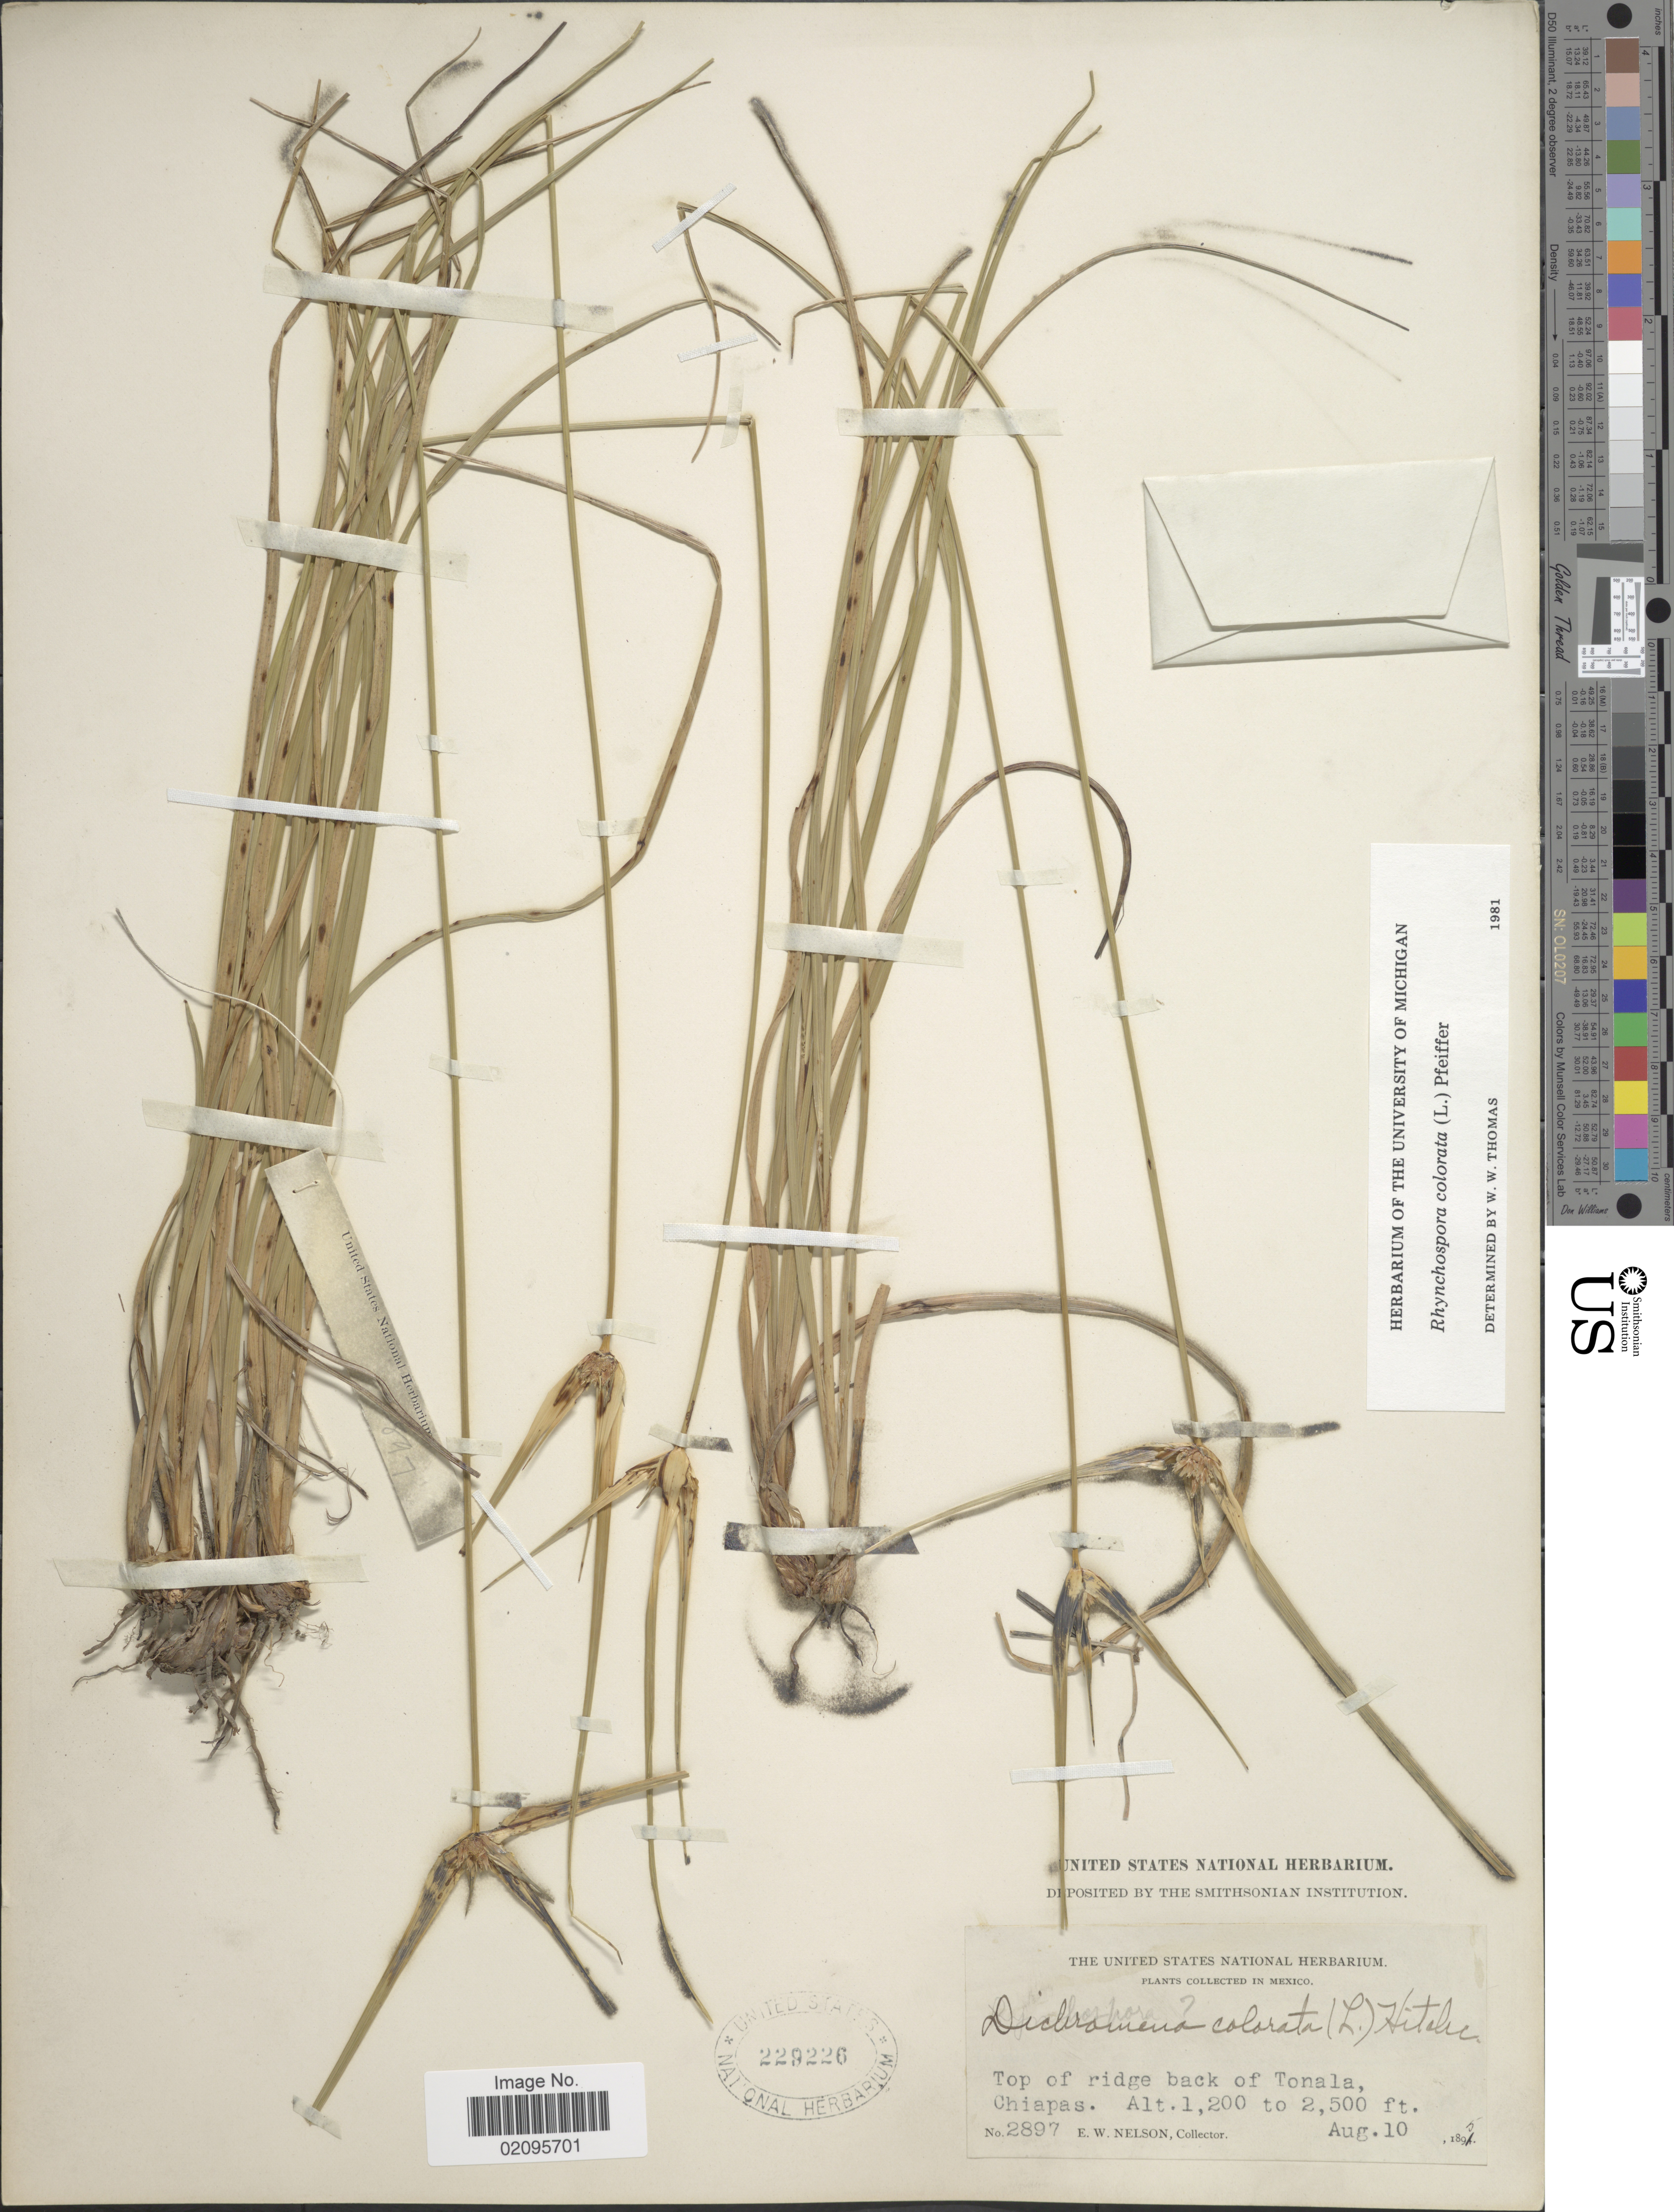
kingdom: Plantae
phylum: Tracheophyta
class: Liliopsida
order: Poales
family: Cyperaceae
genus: Rhynchospora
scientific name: Rhynchospora colorata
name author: (L.) H. Pfeiff.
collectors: E. W. Nelson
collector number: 2897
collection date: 1895-08-10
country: Mexico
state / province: Chiapas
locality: Top of ridge back of Tonala.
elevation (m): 366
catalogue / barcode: US 229226